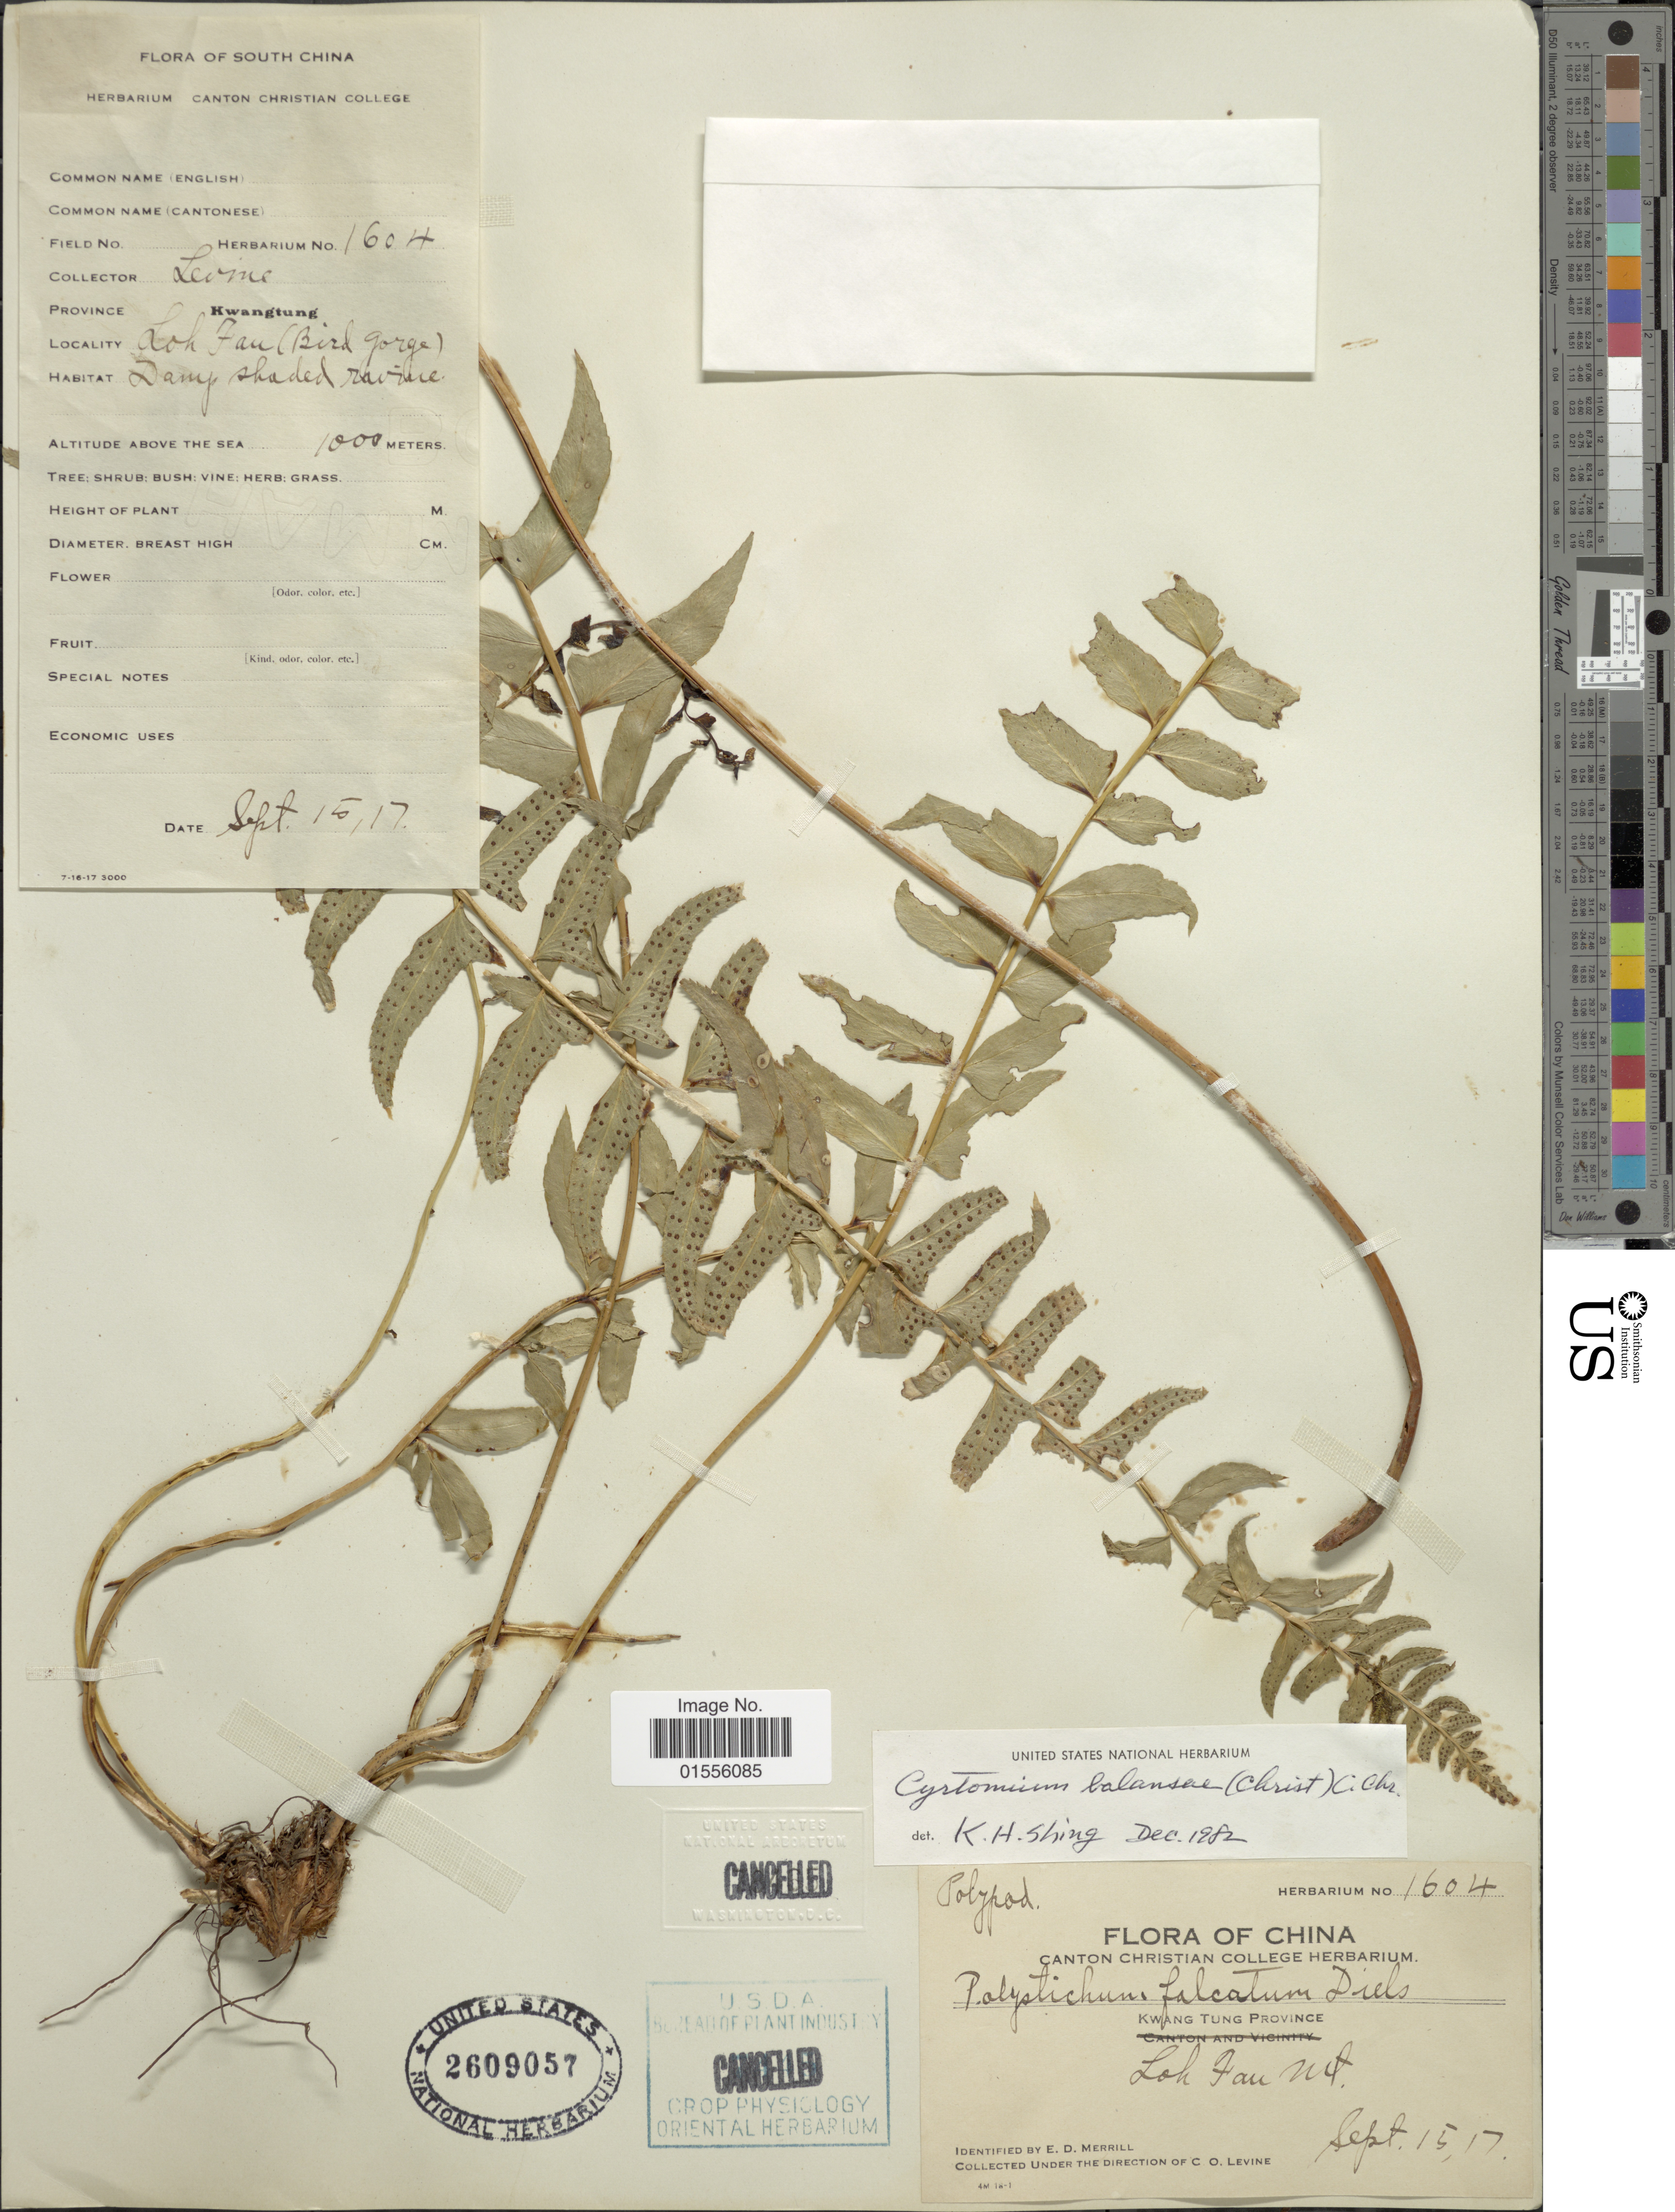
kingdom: Plantae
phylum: Tracheophyta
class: Polypodiopsida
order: Polypodiales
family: Dryopteridaceae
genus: Cyrtomium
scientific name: Cyrtomium balansae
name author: (Christ) C. Chr.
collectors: C. O. Levine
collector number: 1604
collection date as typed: Transcribed d/m/y: 15/9/17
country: China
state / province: Guangdong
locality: Kwangtung Province, Loh Fau Mt, Loh Fau (Bird gorge)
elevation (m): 1000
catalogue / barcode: US 2609057